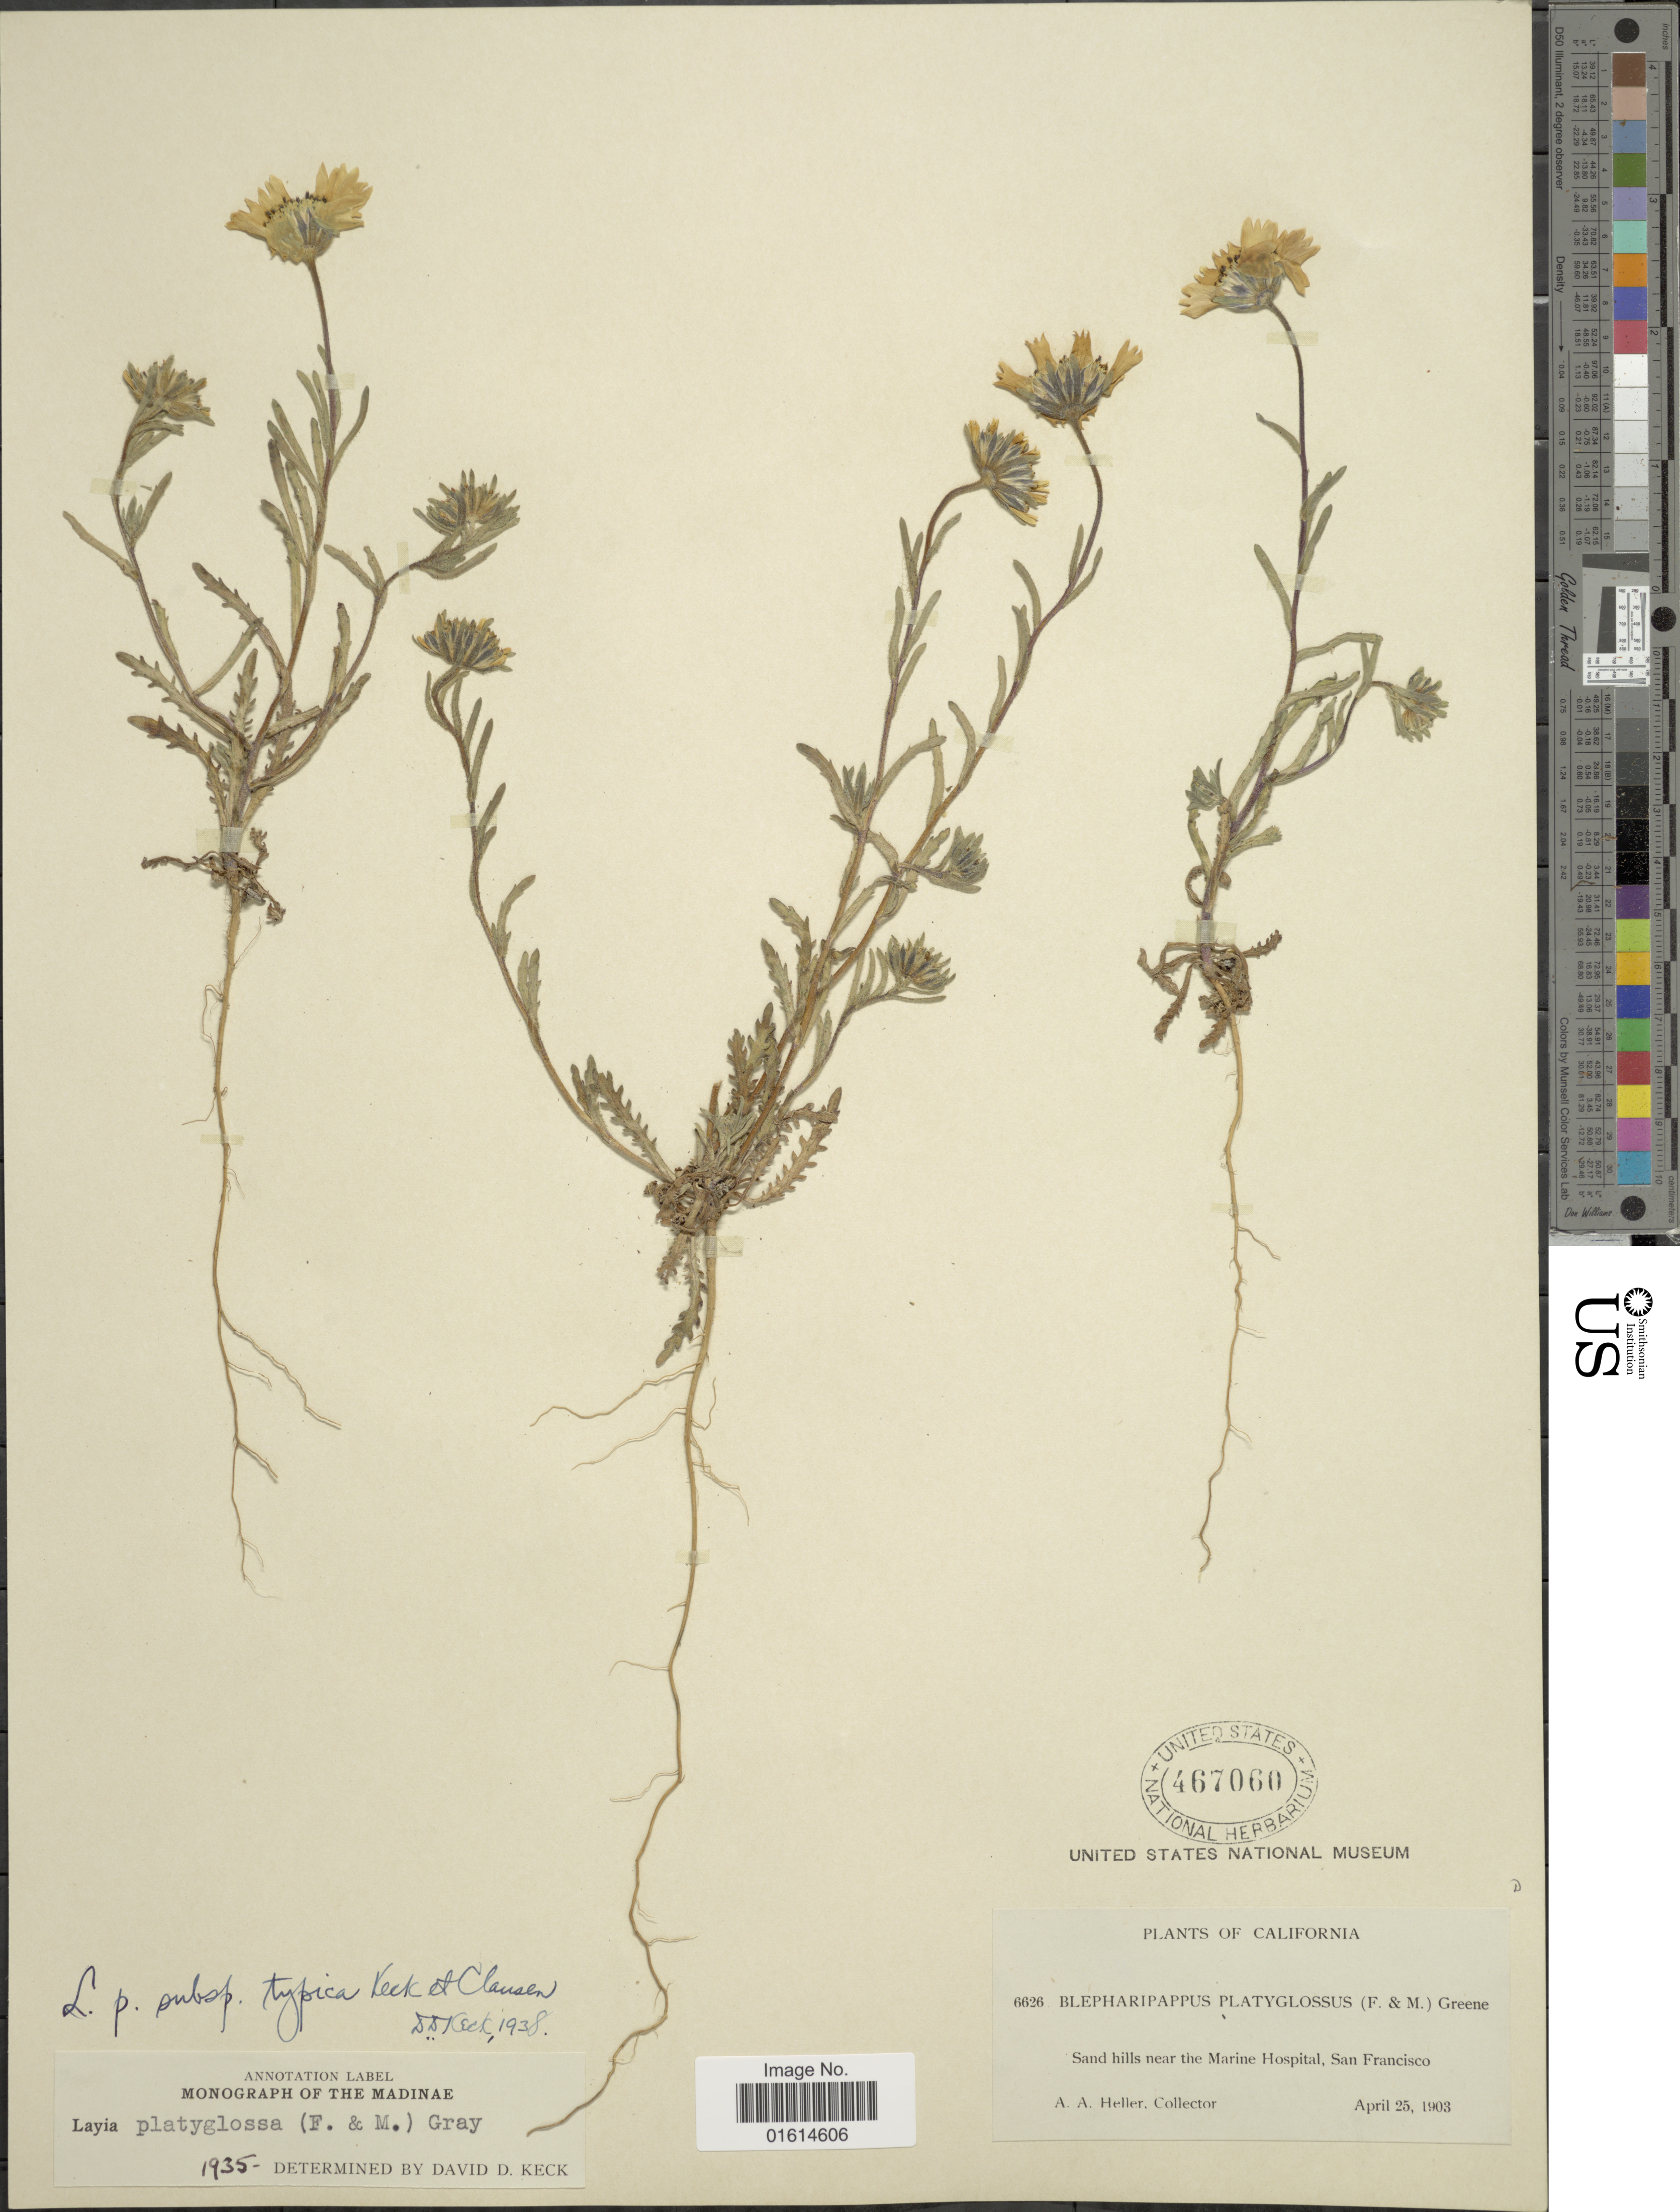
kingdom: Plantae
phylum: Tracheophyta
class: Magnoliopsida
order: Asterales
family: Asteraceae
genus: Layia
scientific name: Layia platyglossa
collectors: A. A. Heller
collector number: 6626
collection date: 1903-04-25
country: United States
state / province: California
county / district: San Francisco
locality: Near the Marine Hospital, San Francisco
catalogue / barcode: US 467060